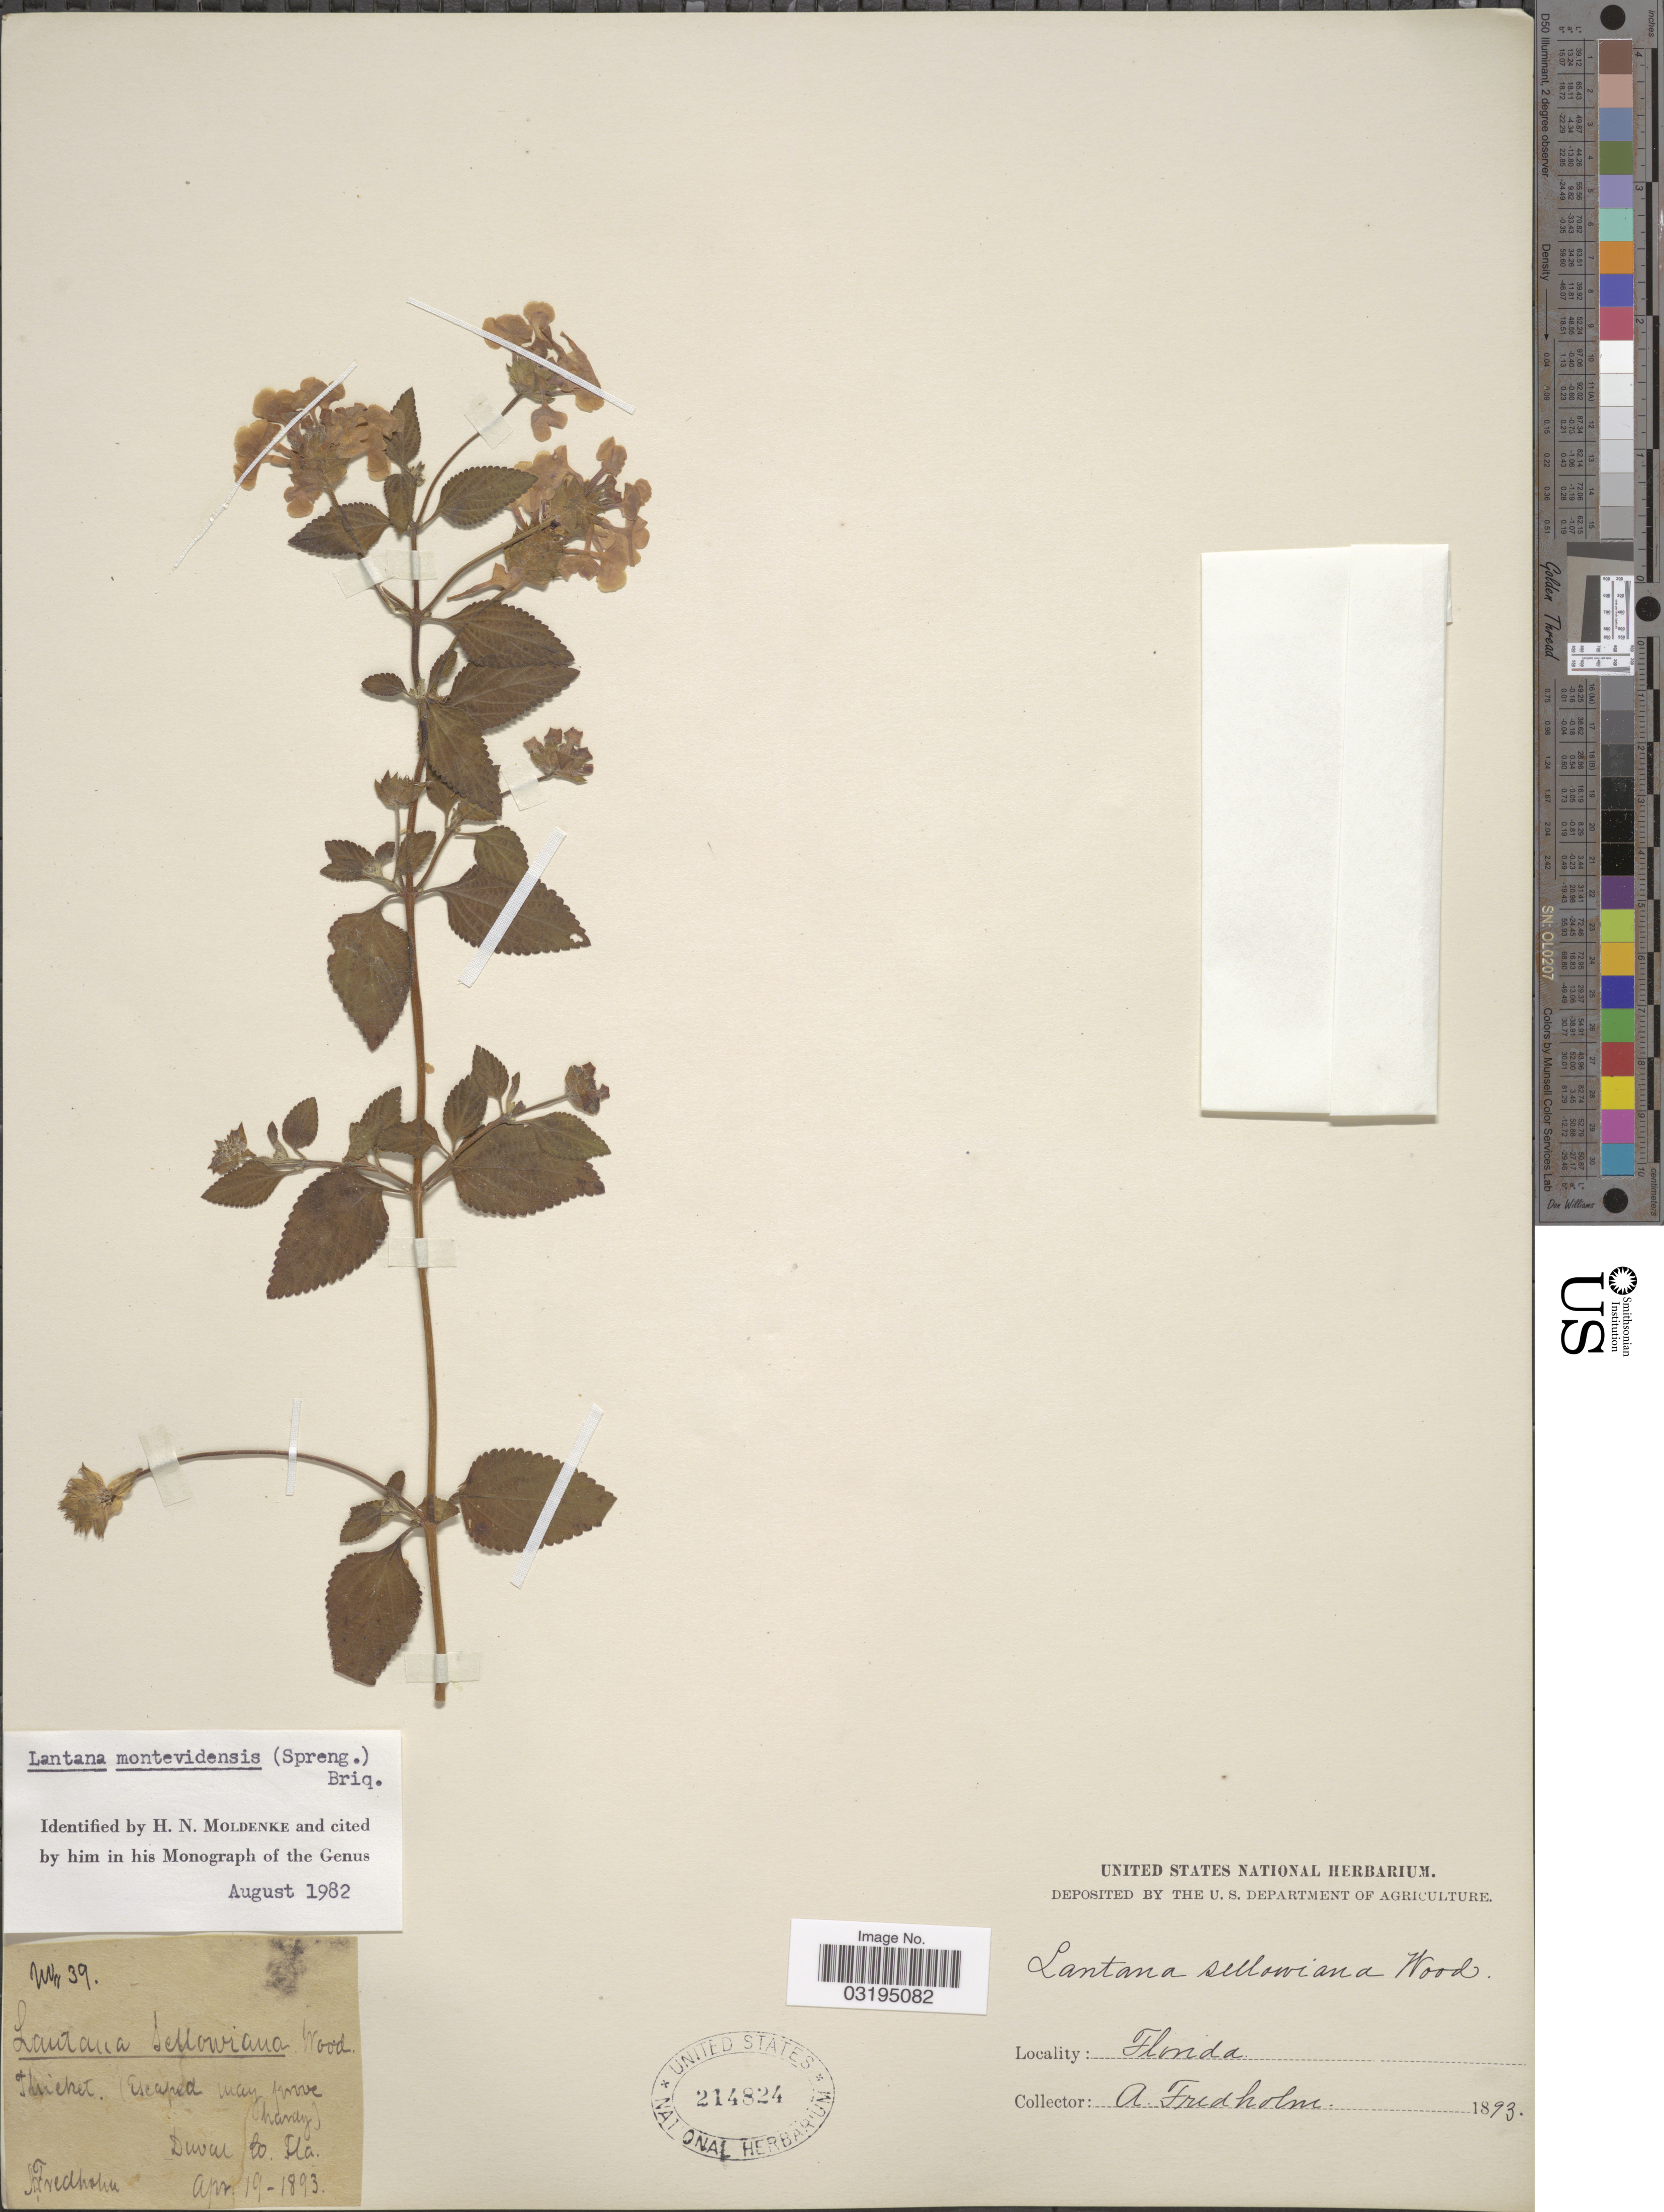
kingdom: Plantae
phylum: Tracheophyta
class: Magnoliopsida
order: Lamiales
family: Verbenaceae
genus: Lantana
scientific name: Lantana montevidensis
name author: (Spreng.) Briq.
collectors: A. Fredholm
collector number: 39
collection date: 1893-04-19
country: United States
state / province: Florida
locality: Duval Co.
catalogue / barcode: US 214824